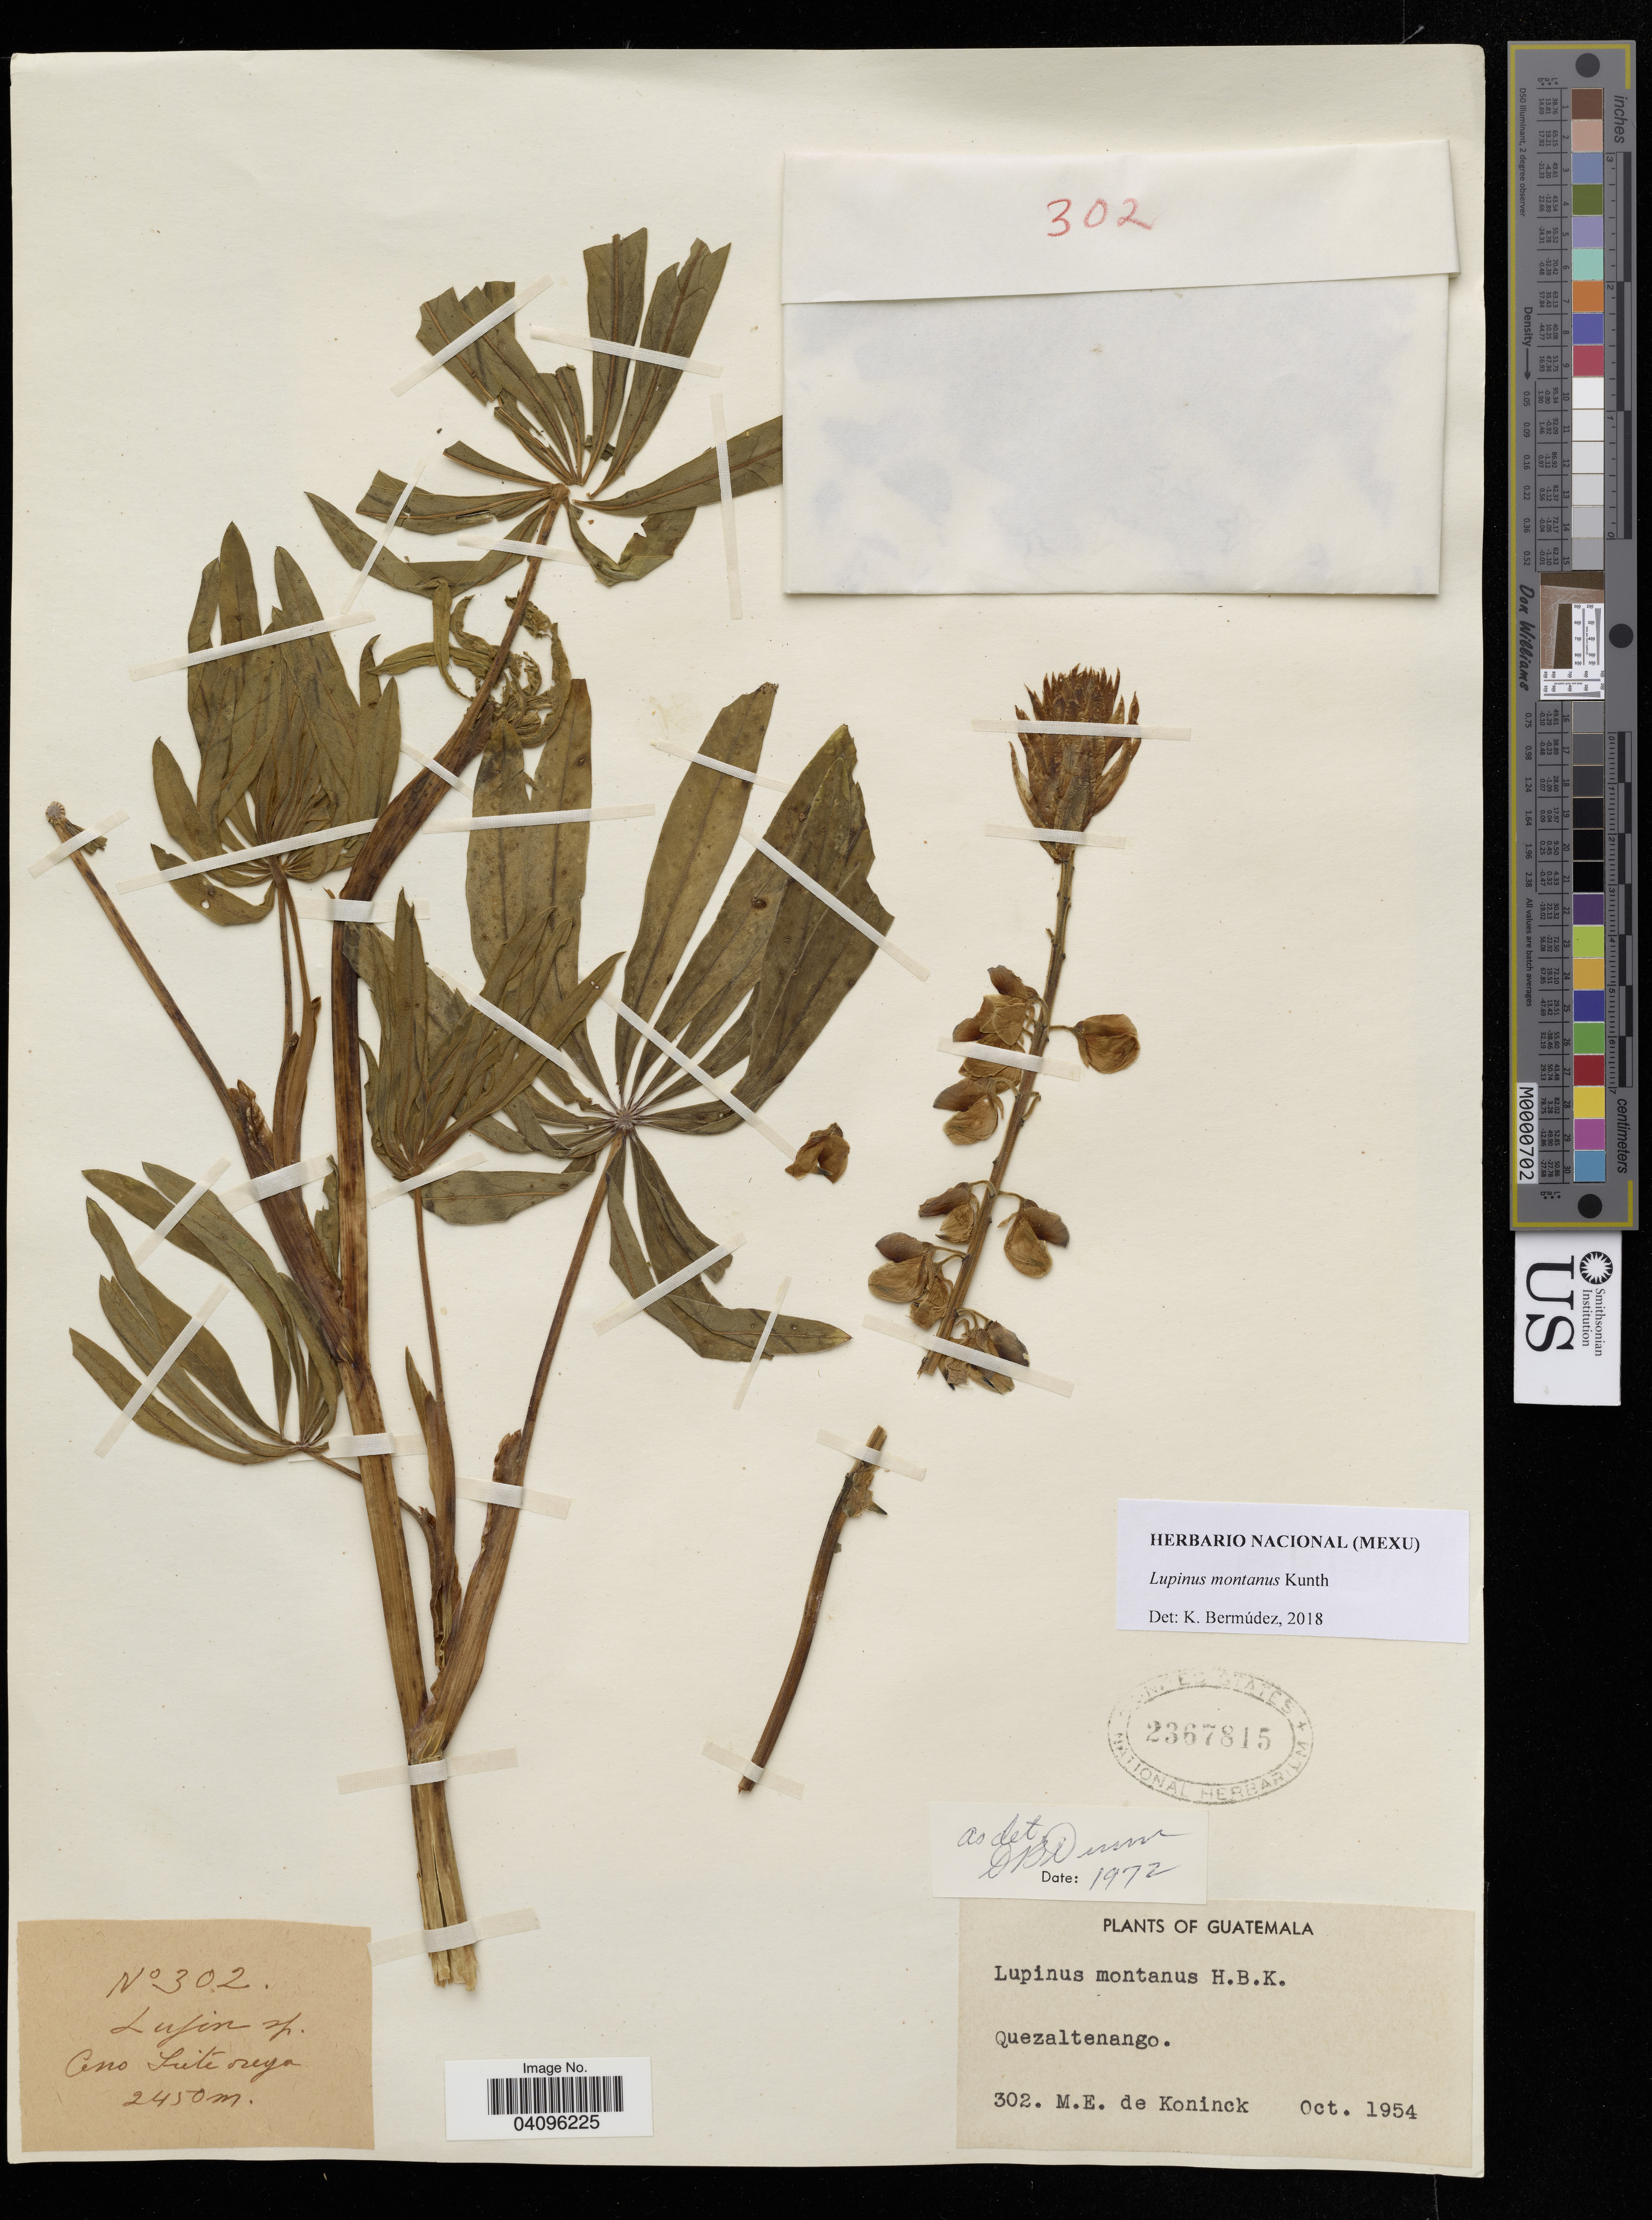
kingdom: Plantae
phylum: Tracheophyta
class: Magnoliopsida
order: Fabales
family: Fabaceae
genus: Lupinus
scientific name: Lupinus montanus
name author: Kunth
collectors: M. Koninck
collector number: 302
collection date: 1954-10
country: Guatemala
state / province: Quezaltenango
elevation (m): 2450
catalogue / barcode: US 2367815